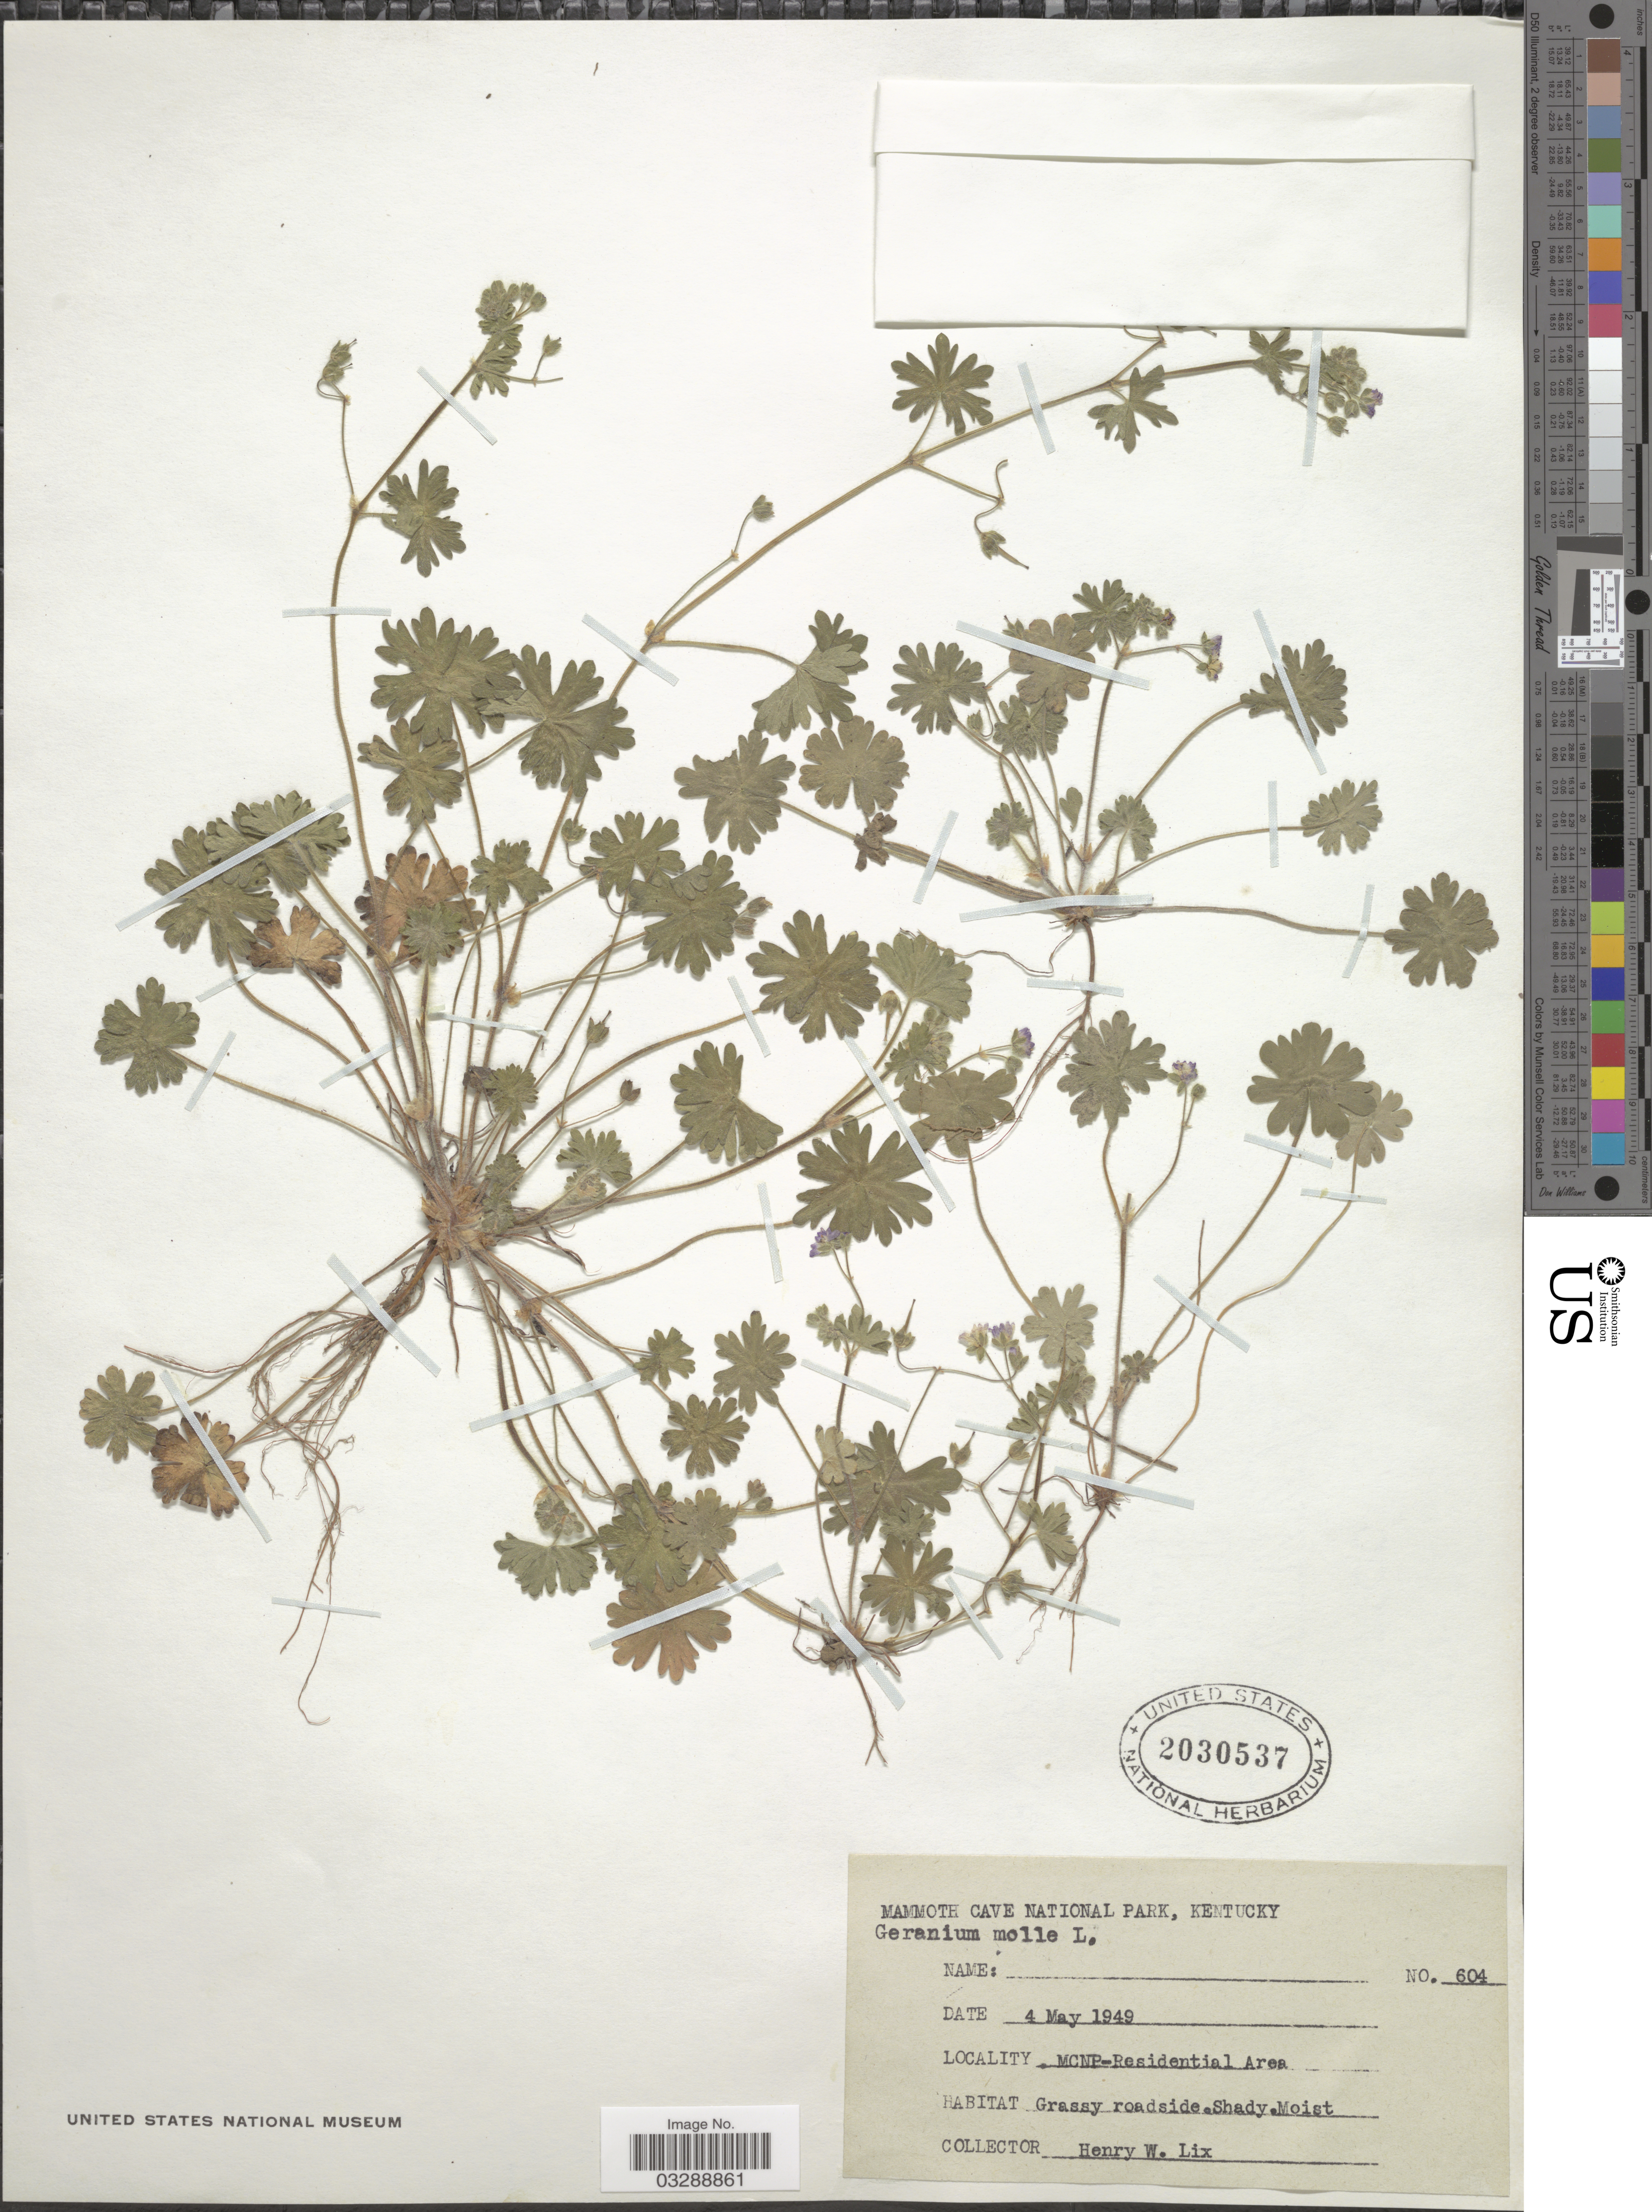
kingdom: Plantae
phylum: Tracheophyta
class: Magnoliopsida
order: Geraniales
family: Geraniaceae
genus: Geranium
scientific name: Geranium molle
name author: L.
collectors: H. W. Lix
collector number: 604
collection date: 1949-05-04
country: United States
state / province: Kentucky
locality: Mammoth Cave National Park - Residential Area.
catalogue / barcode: US 2030537